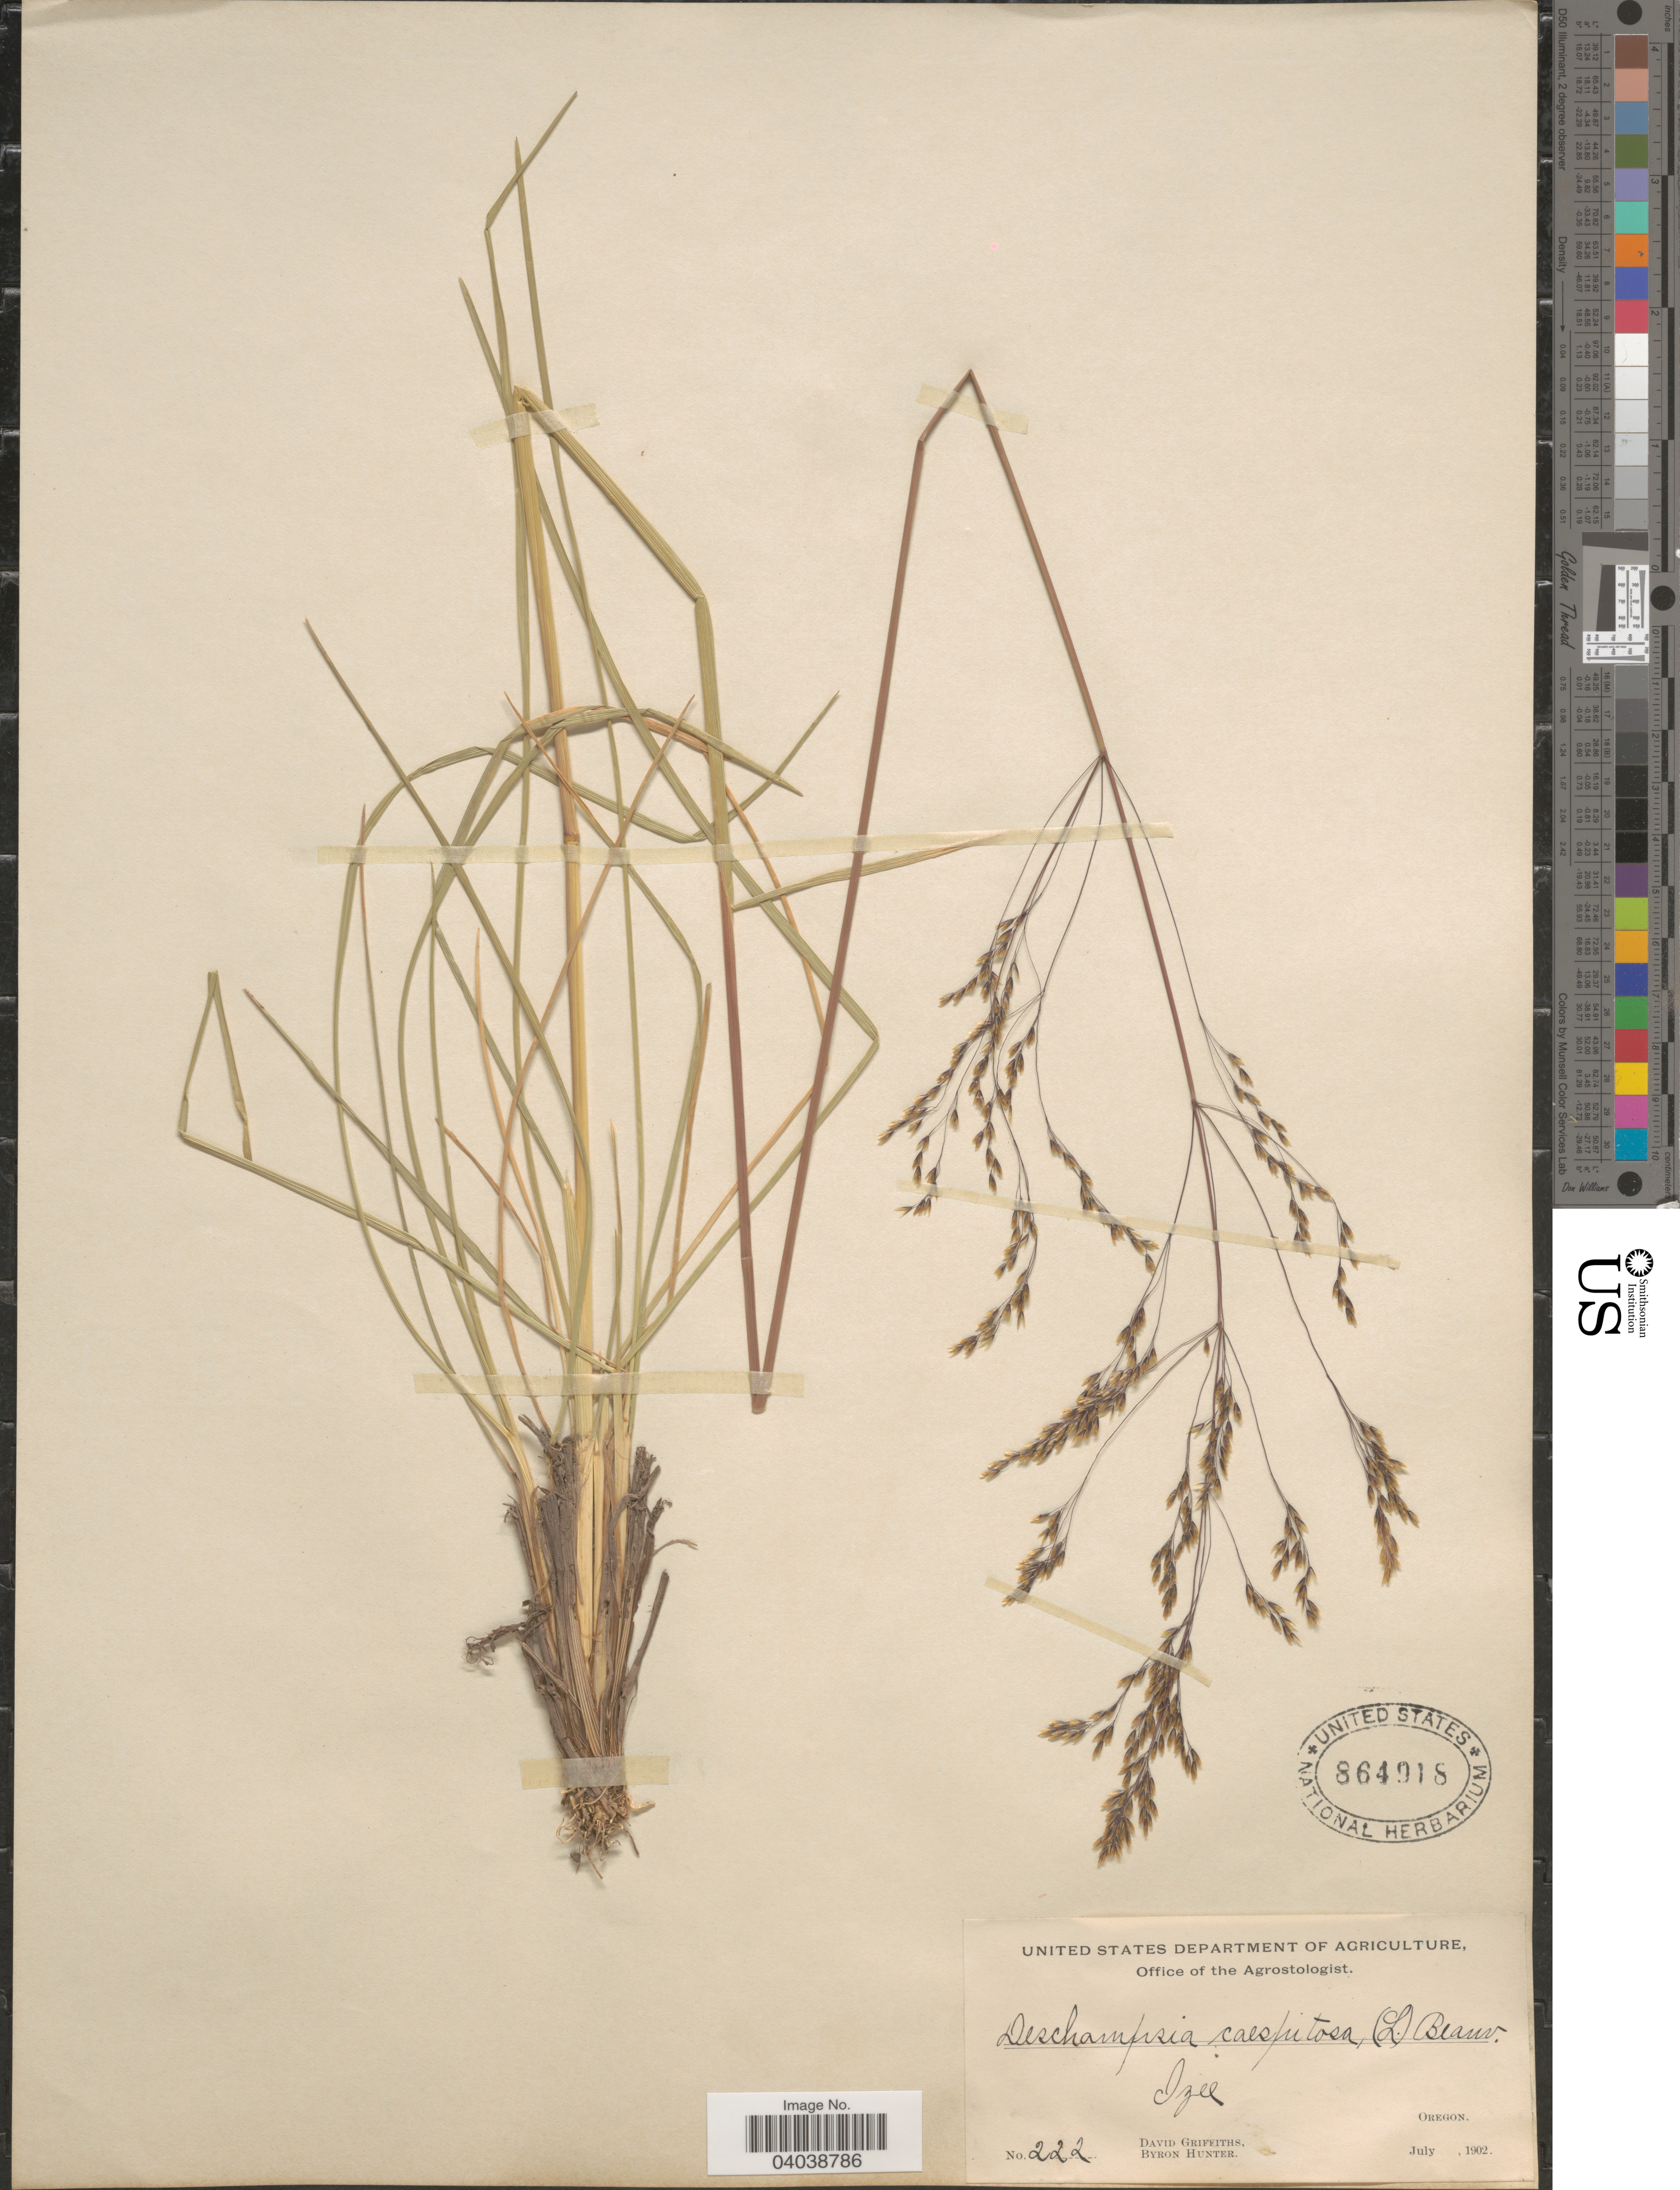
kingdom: Plantae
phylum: Tracheophyta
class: Liliopsida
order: Poales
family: Poaceae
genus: Deschampsia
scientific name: Deschampsia cespitosa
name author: (L.) P. Beauv.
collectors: D. Griffiths & B. Hunter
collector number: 222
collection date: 1902-07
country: United States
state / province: Oregon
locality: Izee.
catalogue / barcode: US 864918